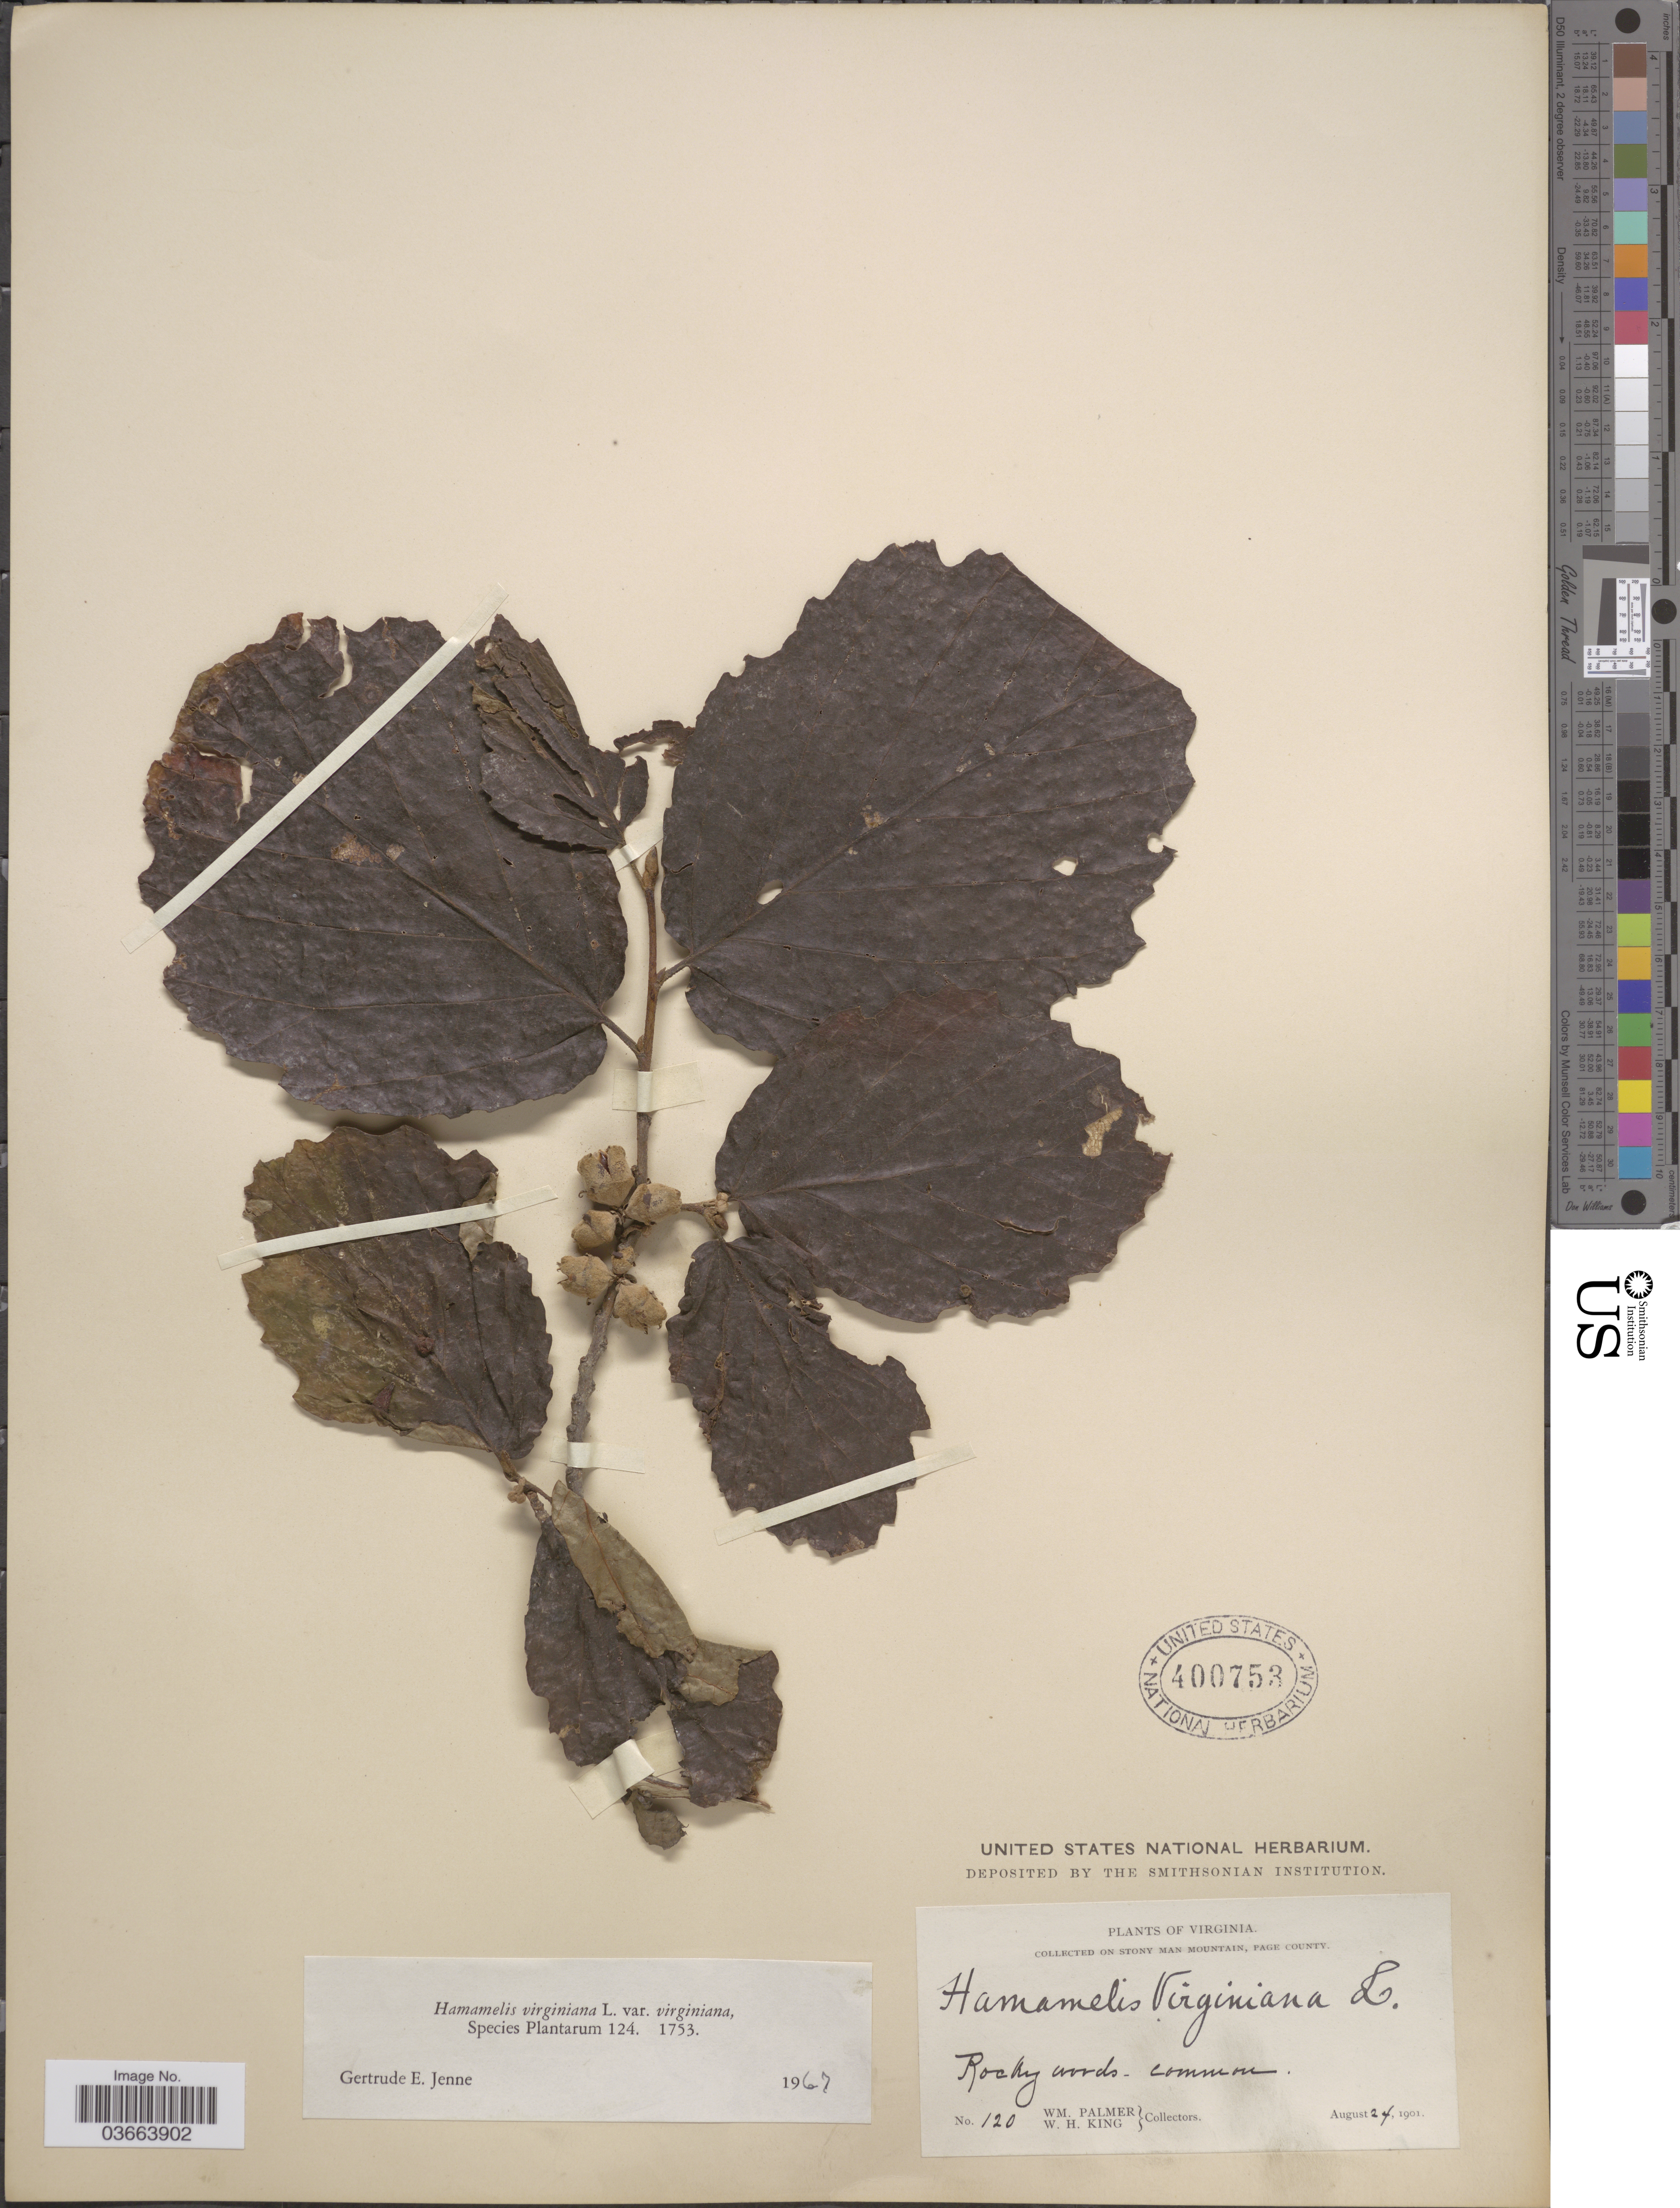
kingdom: Plantae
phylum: Tracheophyta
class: Magnoliopsida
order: Saxifragales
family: Hamamelidaceae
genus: Hamamelis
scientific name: Hamamelis virginiana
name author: L.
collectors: W. Palmer & W. H. King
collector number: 120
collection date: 1901-08-24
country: United States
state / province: Virginia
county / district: Page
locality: Stone Man Mountain, Page County.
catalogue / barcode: US 400753